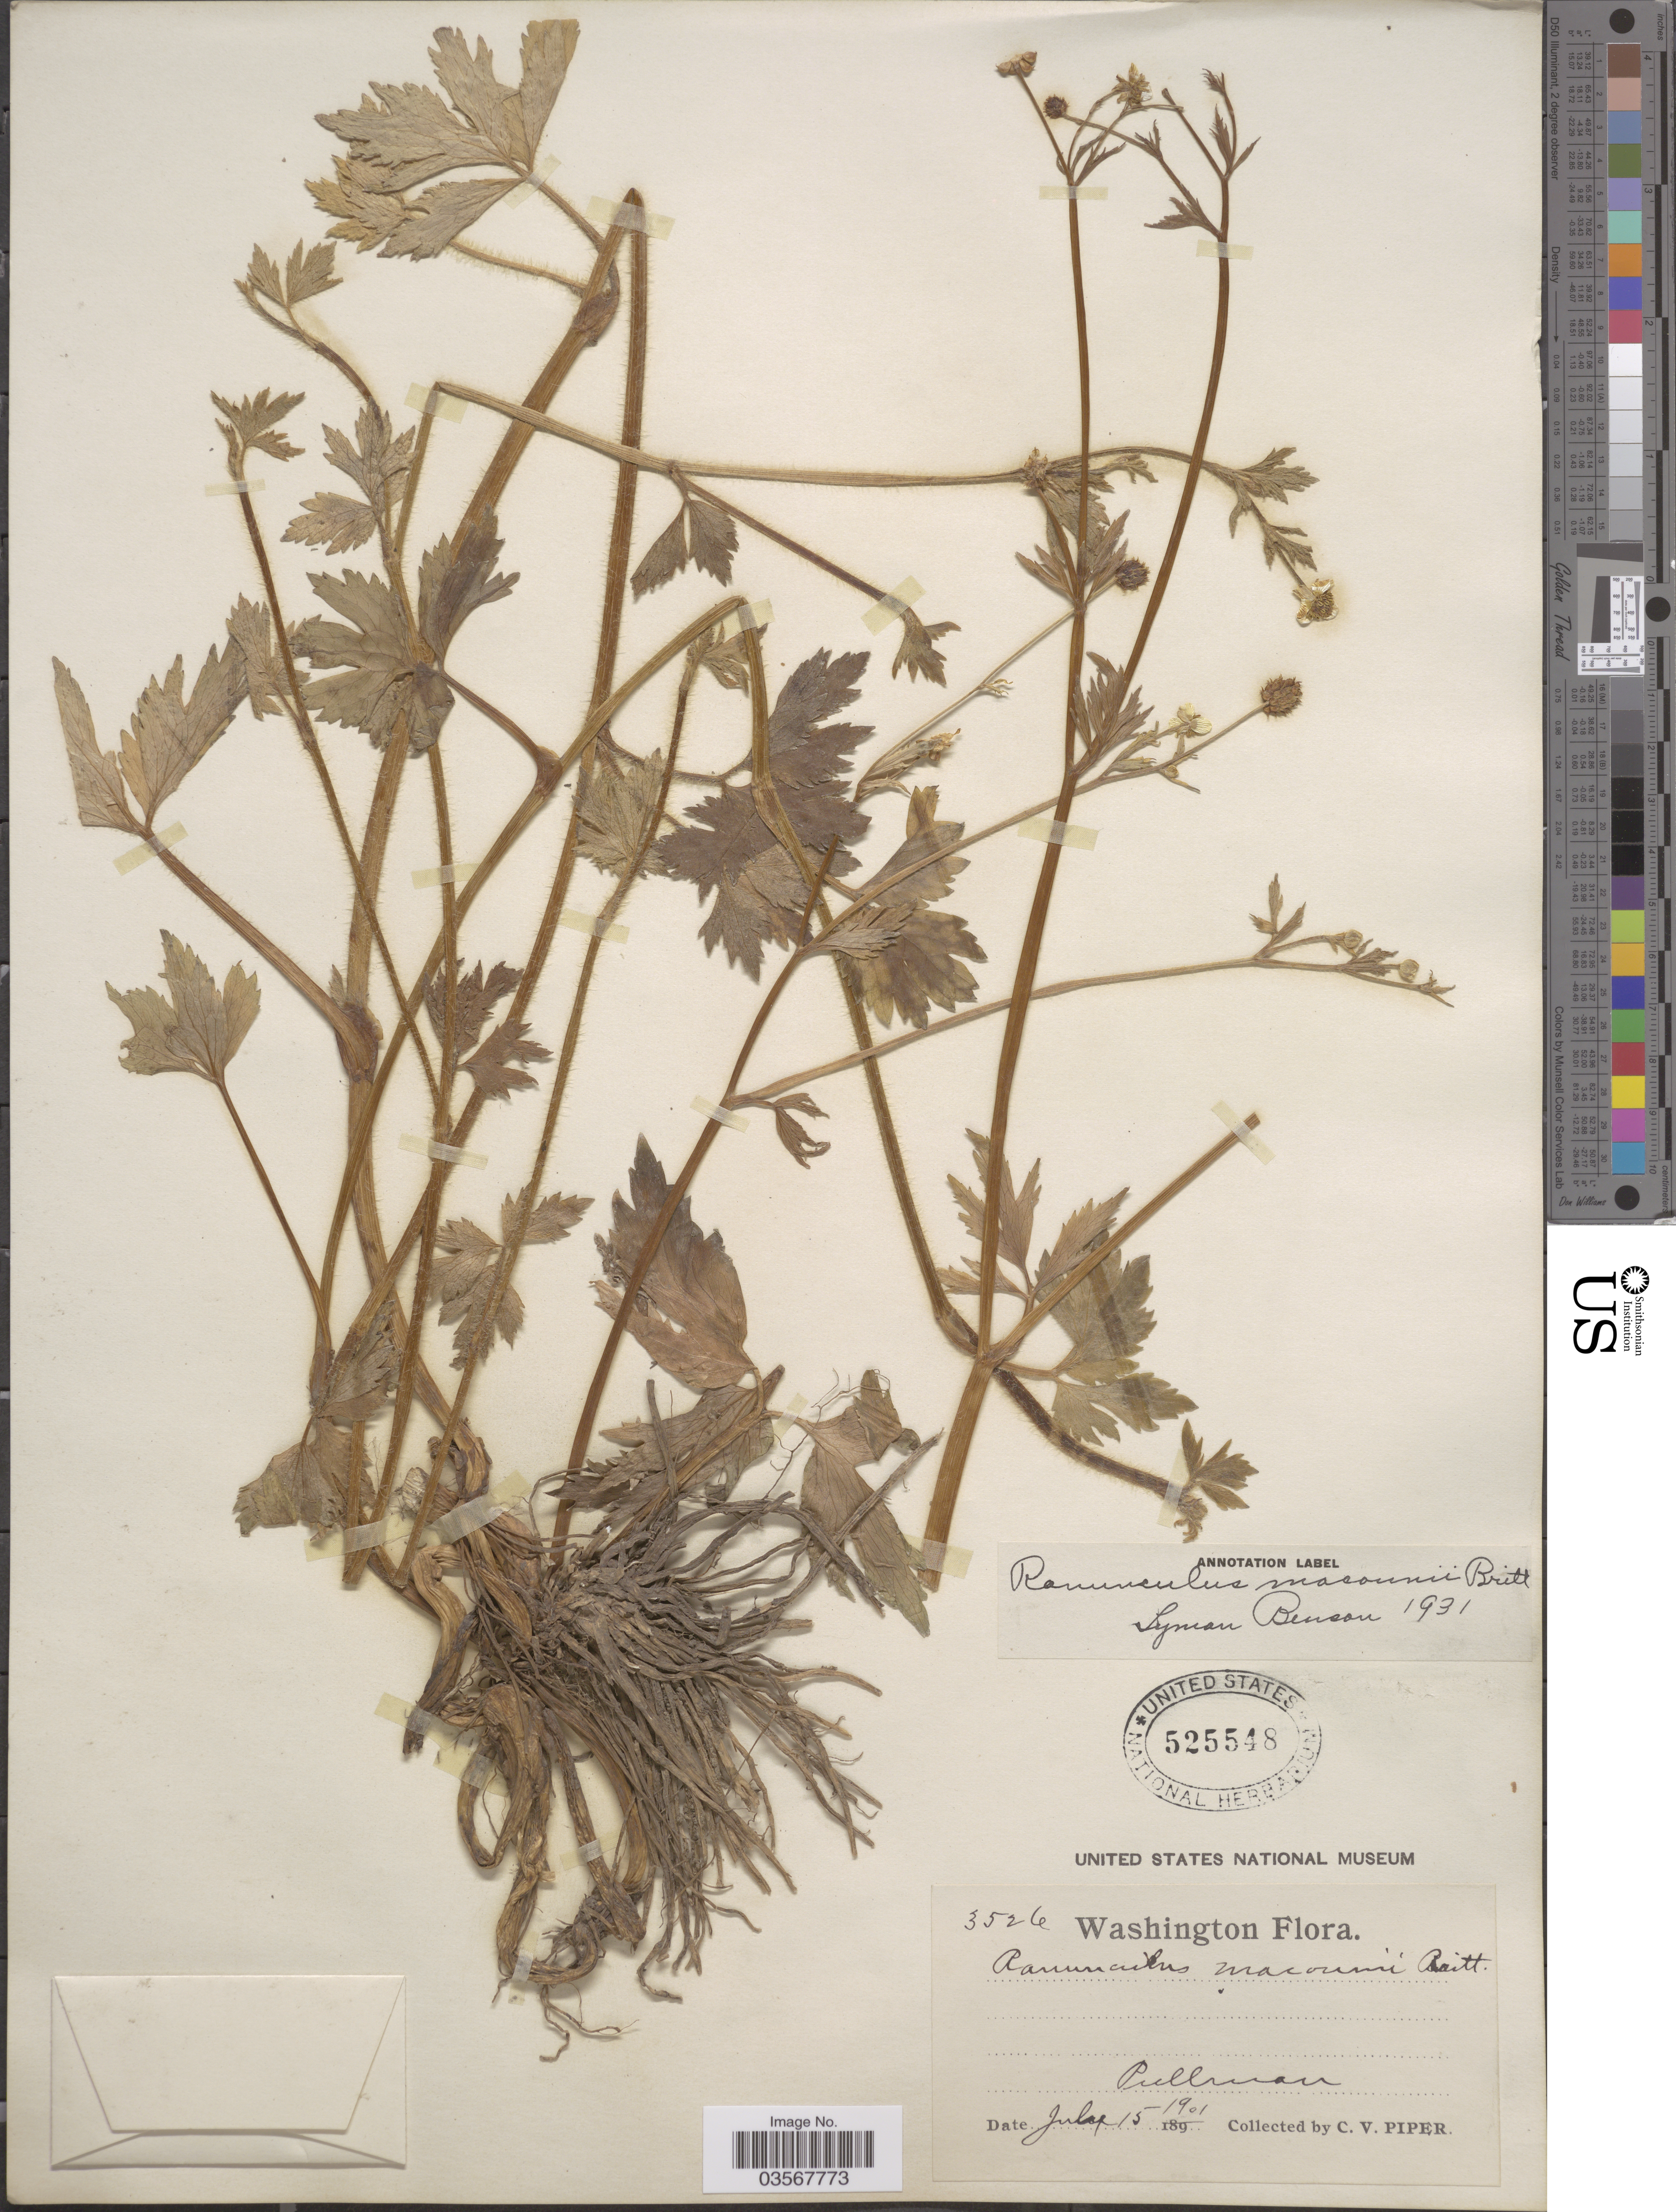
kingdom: Plantae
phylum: Tracheophyta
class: Magnoliopsida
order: Ranunculales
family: Ranunculaceae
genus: Ranunculus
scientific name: Ranunculus macounii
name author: Britton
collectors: C. V. Piper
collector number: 3526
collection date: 1901-07-15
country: United States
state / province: Washington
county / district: Whitman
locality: Pullman.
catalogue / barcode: US 525548